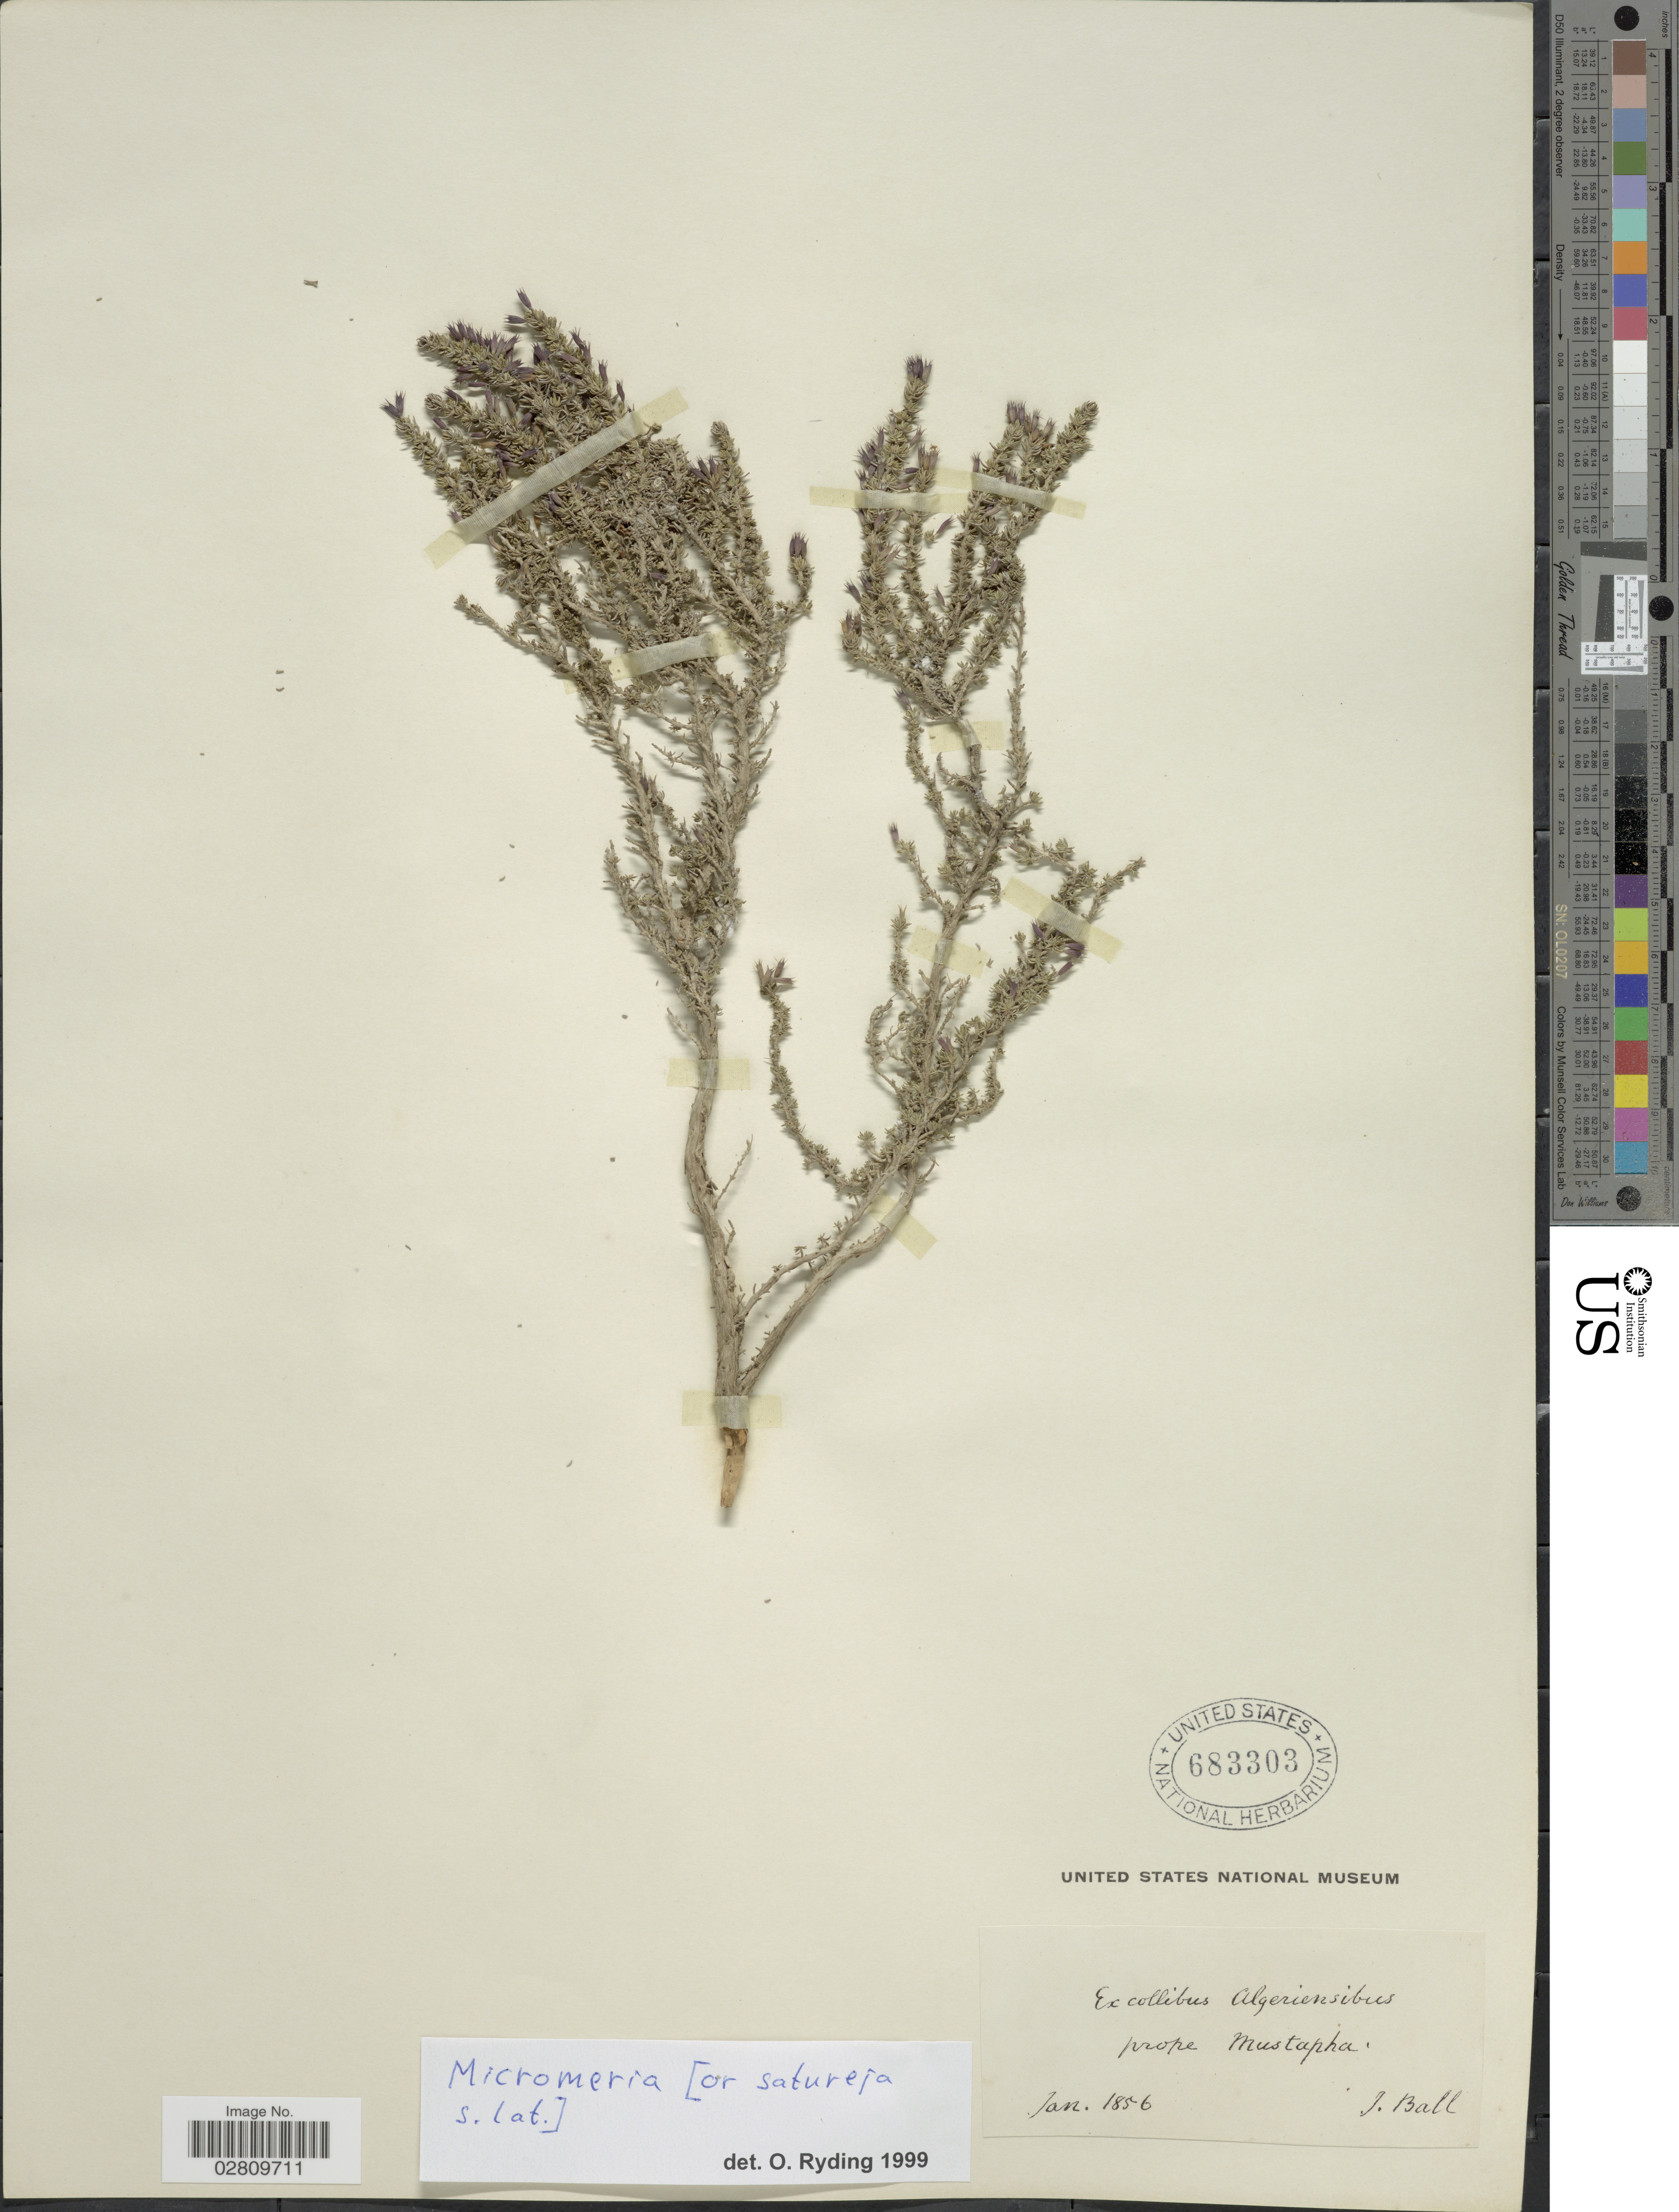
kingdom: Plantae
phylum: Tracheophyta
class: Magnoliopsida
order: Lamiales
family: Lamiaceae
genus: Micromeria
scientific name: Micromeria sp.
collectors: J. Ball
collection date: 1856-01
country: Algeria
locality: Ex collibus Algeriensibus prope Mustapha.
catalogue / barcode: US 683303